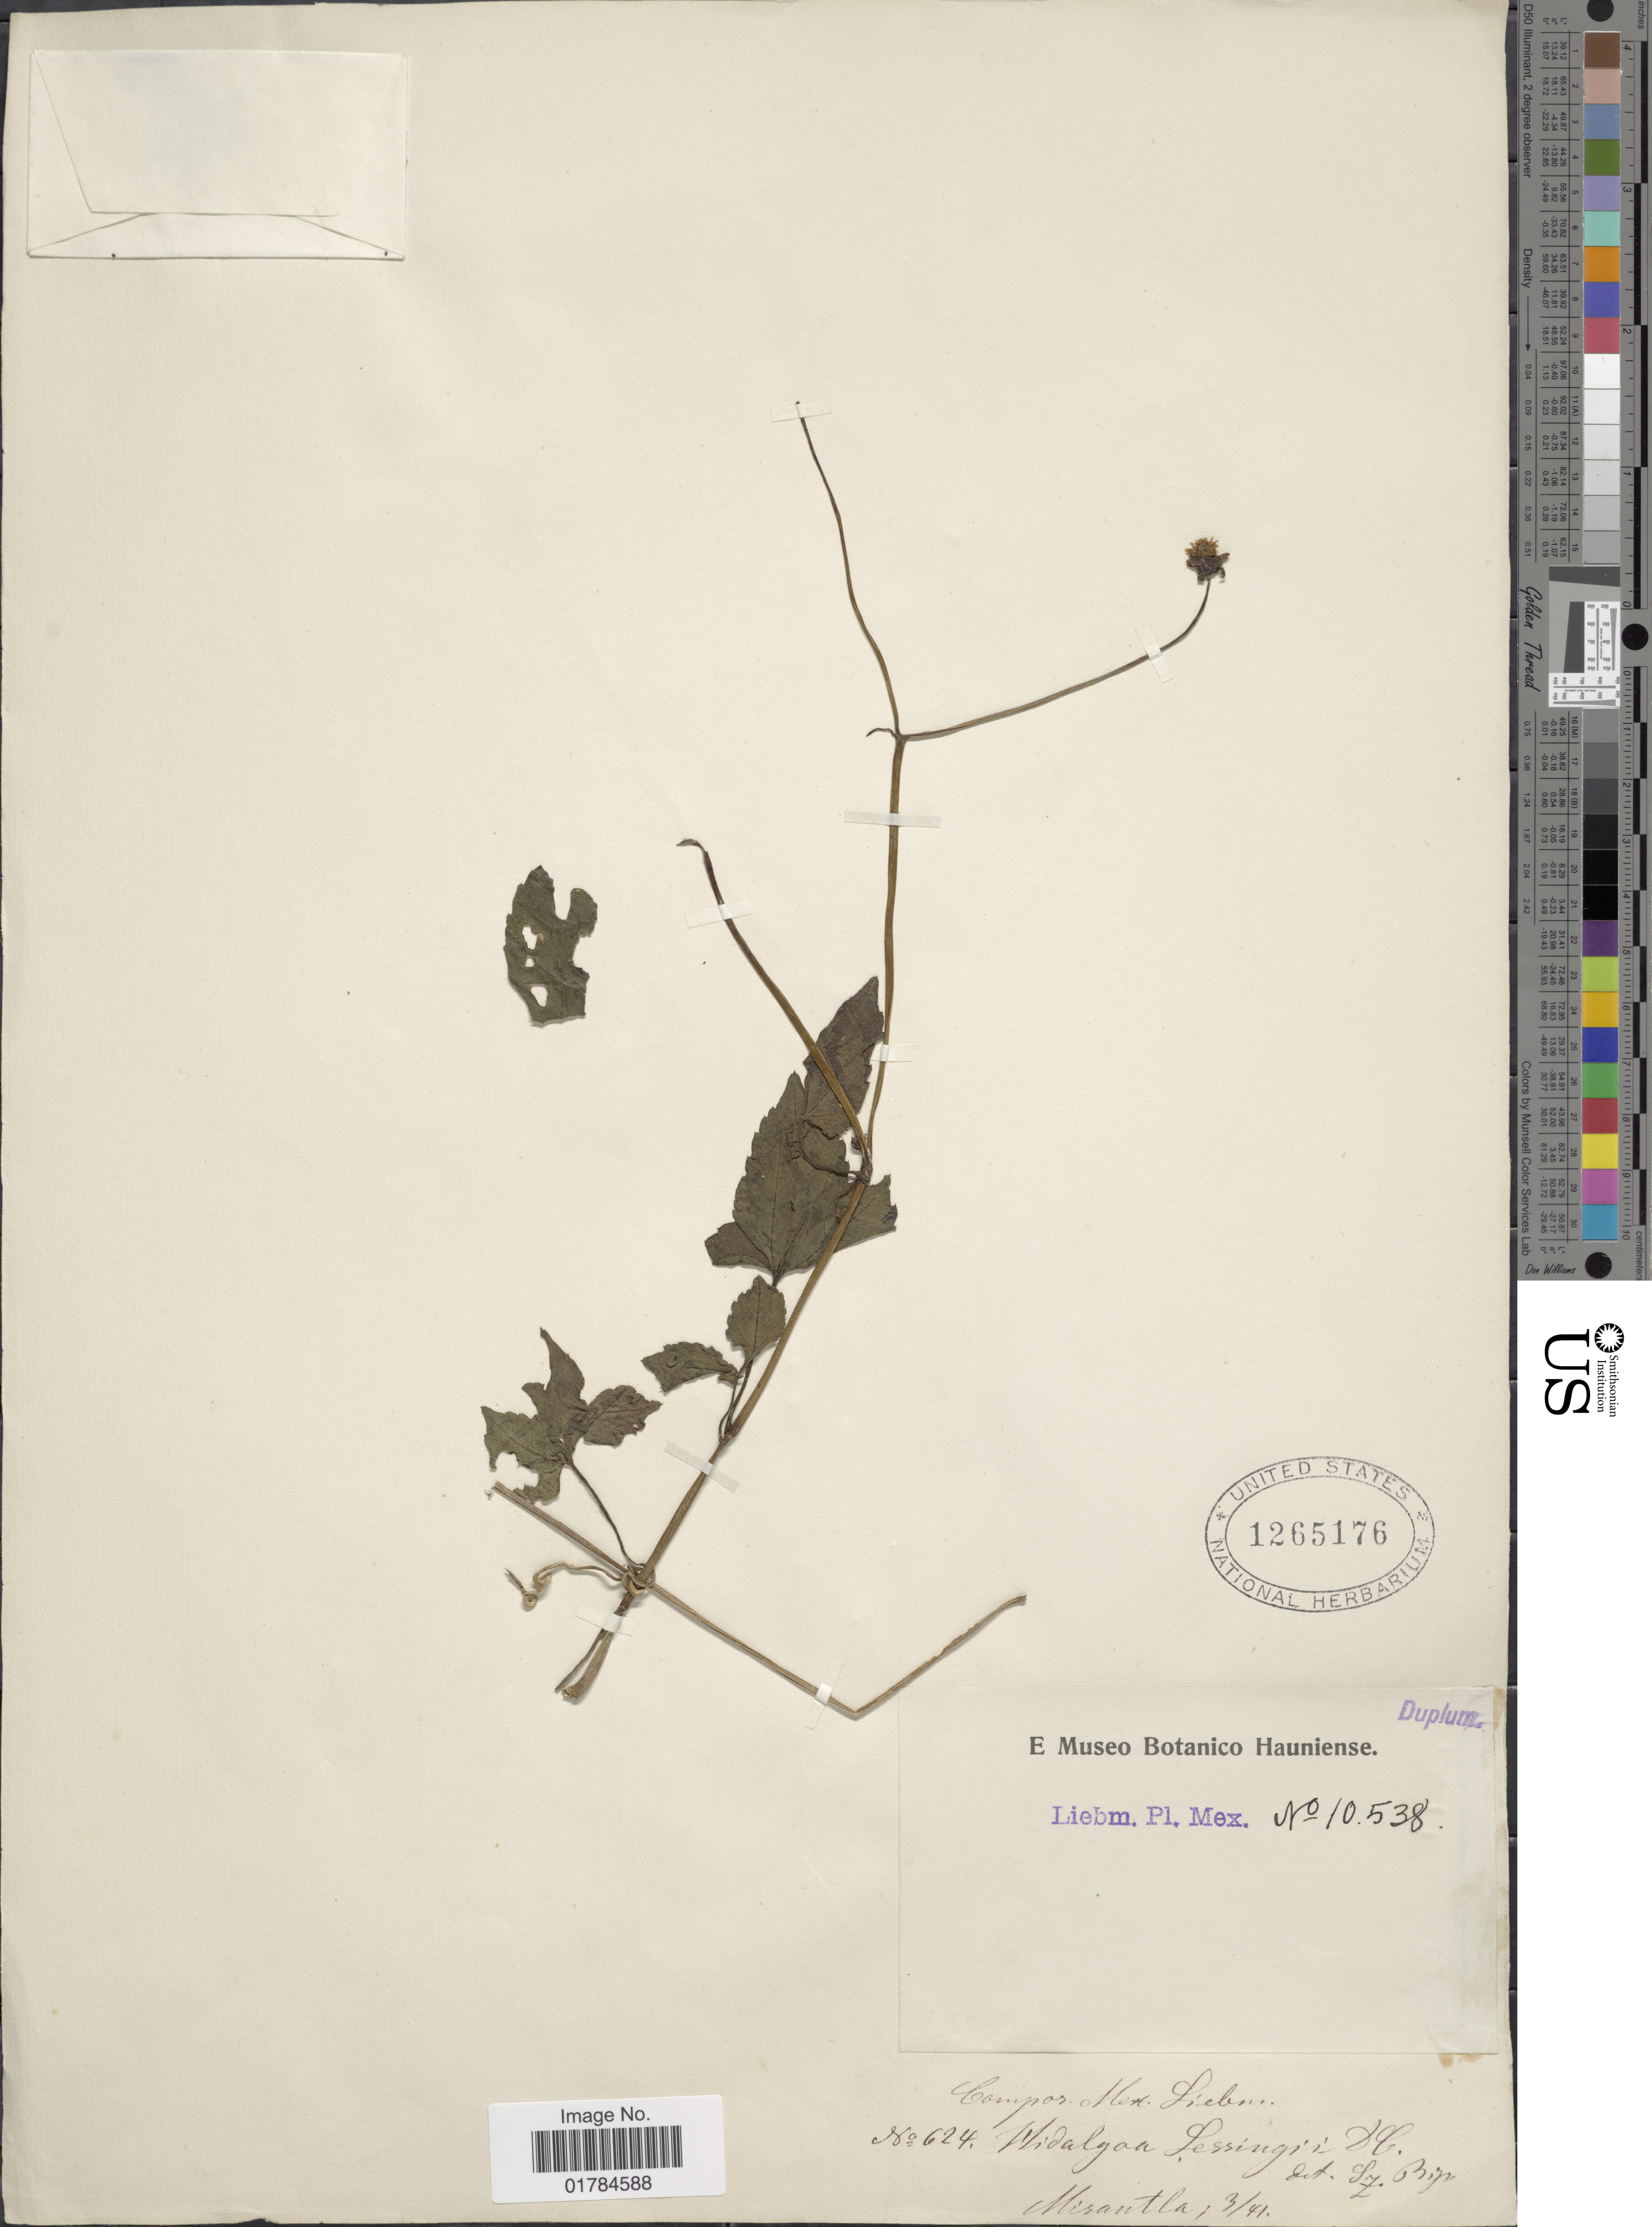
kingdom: Plantae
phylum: Tracheophyta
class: Magnoliopsida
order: Asterales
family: Asteraceae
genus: Hidalgoa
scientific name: Hidalgoa ternata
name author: La Llave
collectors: M. Liberman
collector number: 10538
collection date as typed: Transcribed d/m/y: /3/41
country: Mexico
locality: Misantla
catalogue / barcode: US 1265176